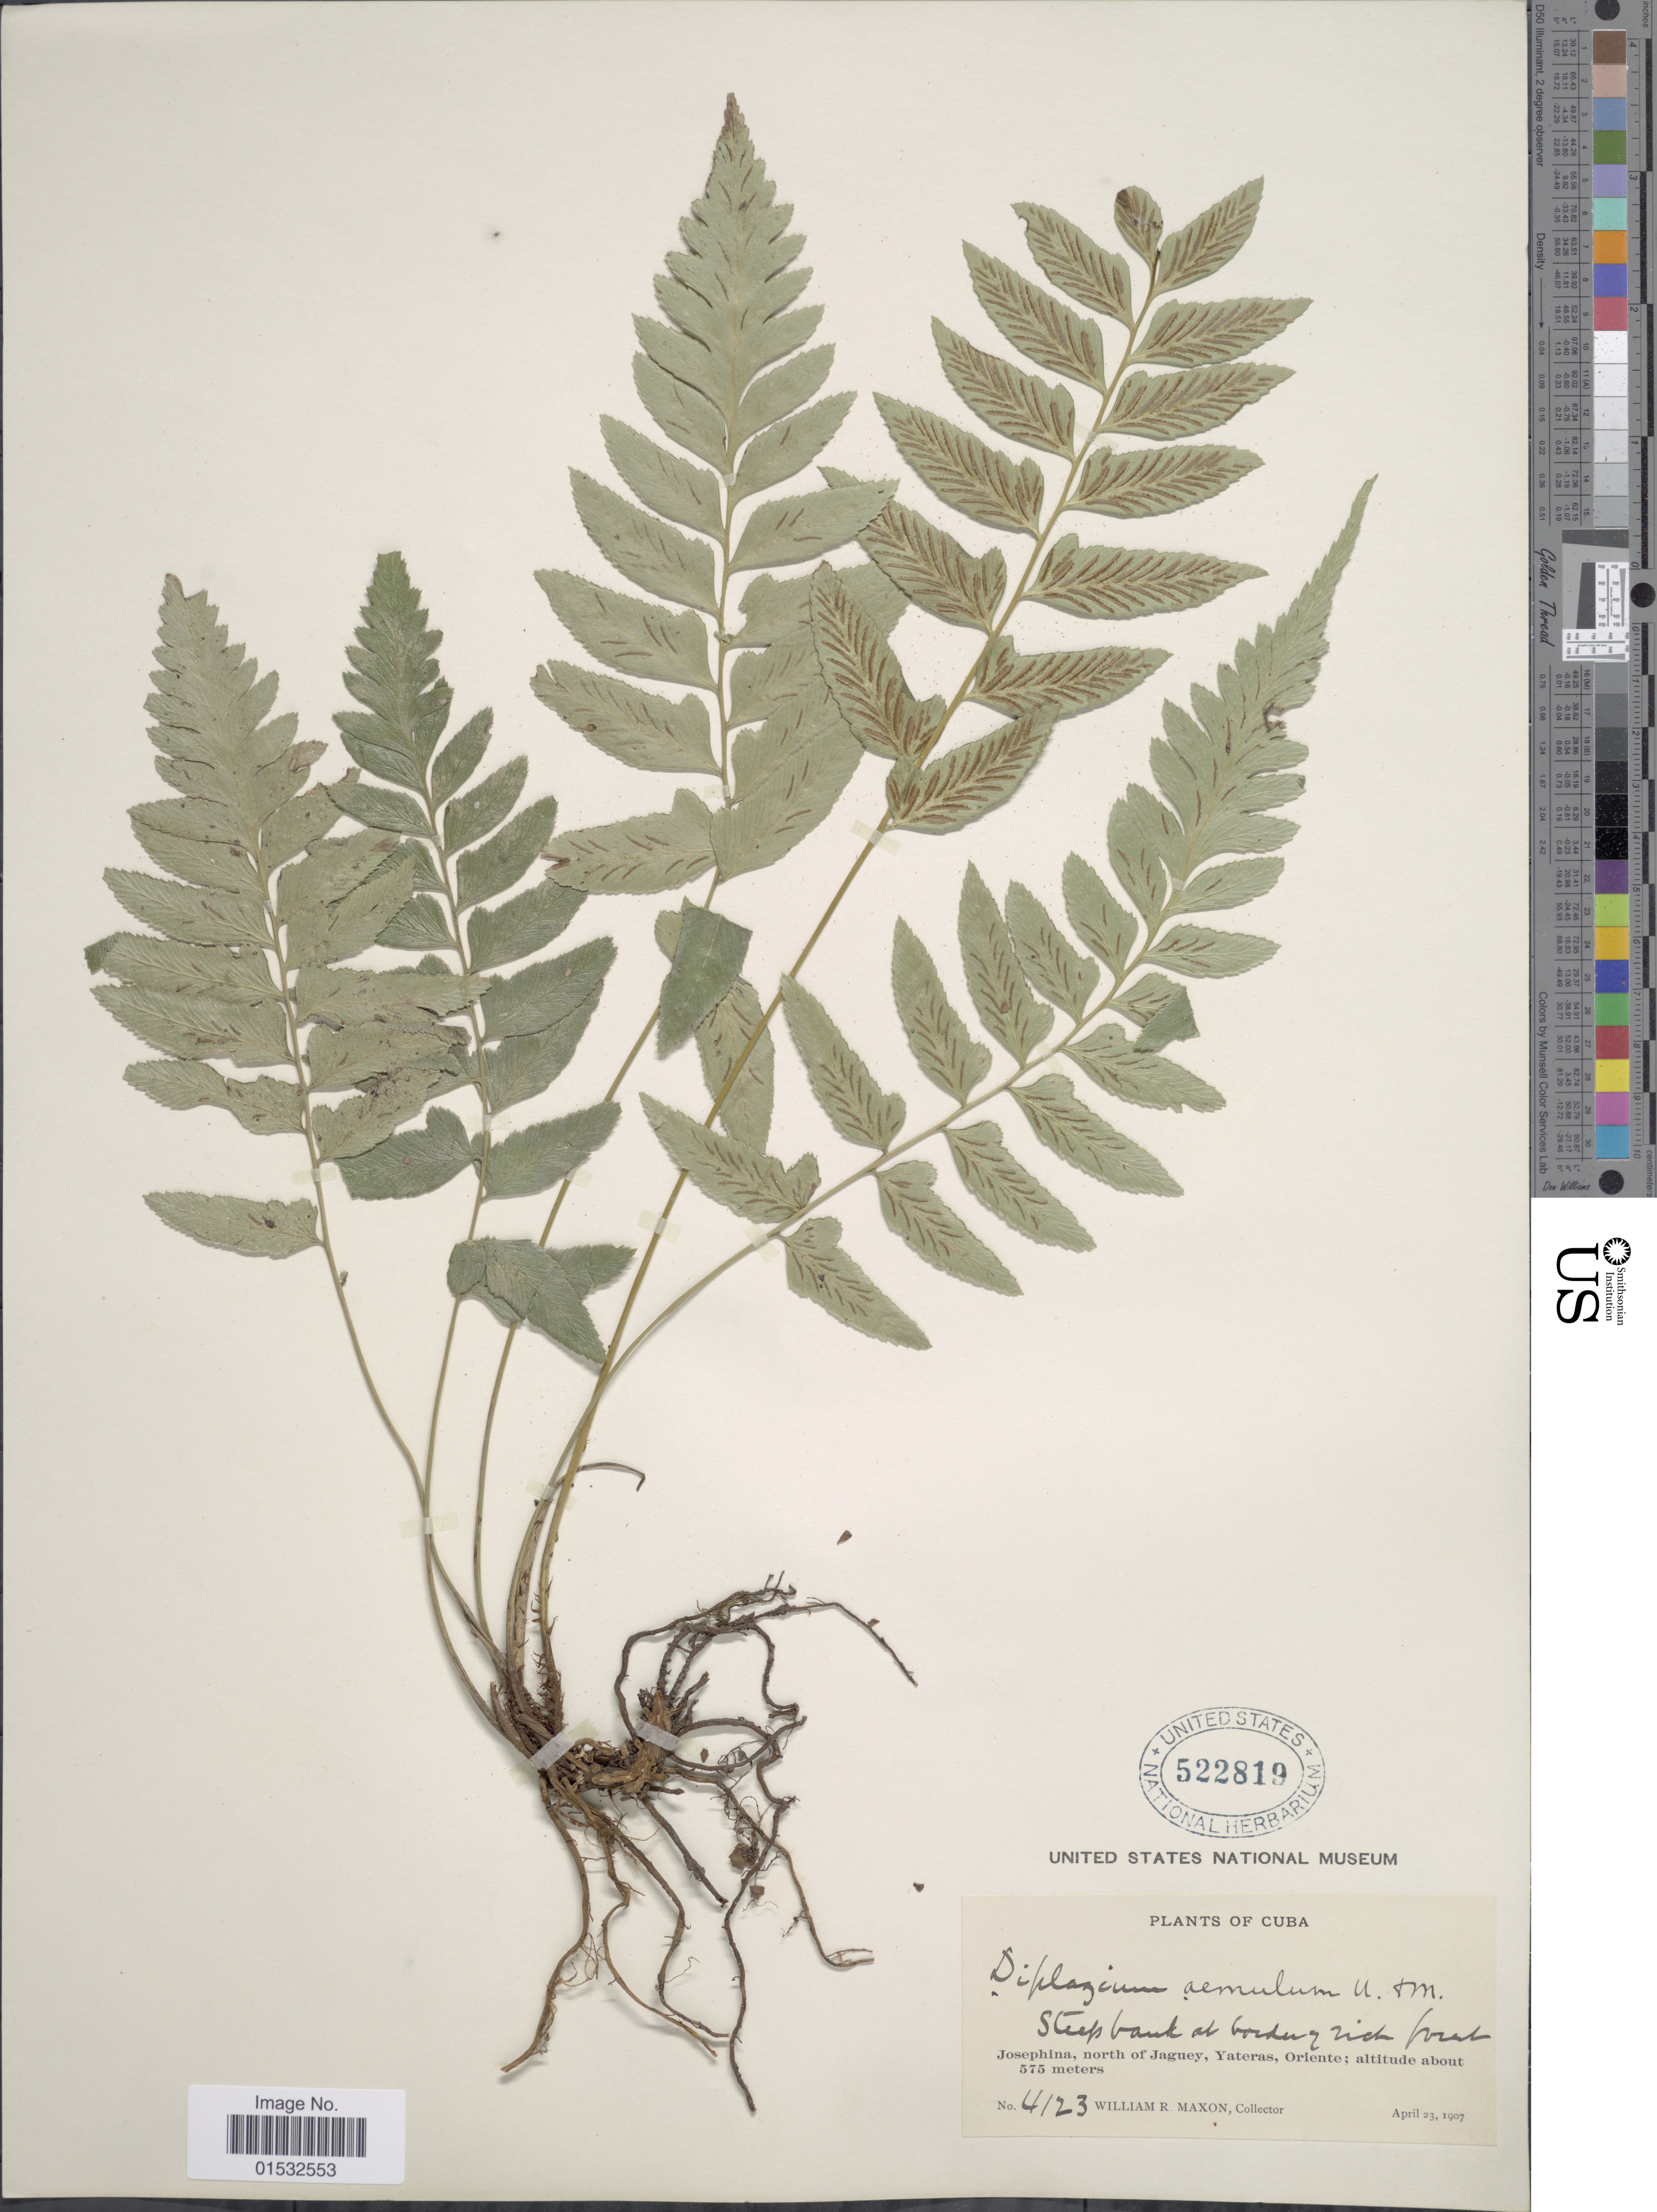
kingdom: Plantae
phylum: Tracheophyta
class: Polypodiopsida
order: Polypodiales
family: Athyriaceae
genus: Diplazium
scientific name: Diplazium unilobum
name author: (Poir.) Hieron.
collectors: W. R. Maxon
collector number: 4123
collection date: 1907-04-23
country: Cuba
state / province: Oriente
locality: Steep bank at border of rich forest. Josephina, north of Jaguey, Yateras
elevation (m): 575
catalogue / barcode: US 522819